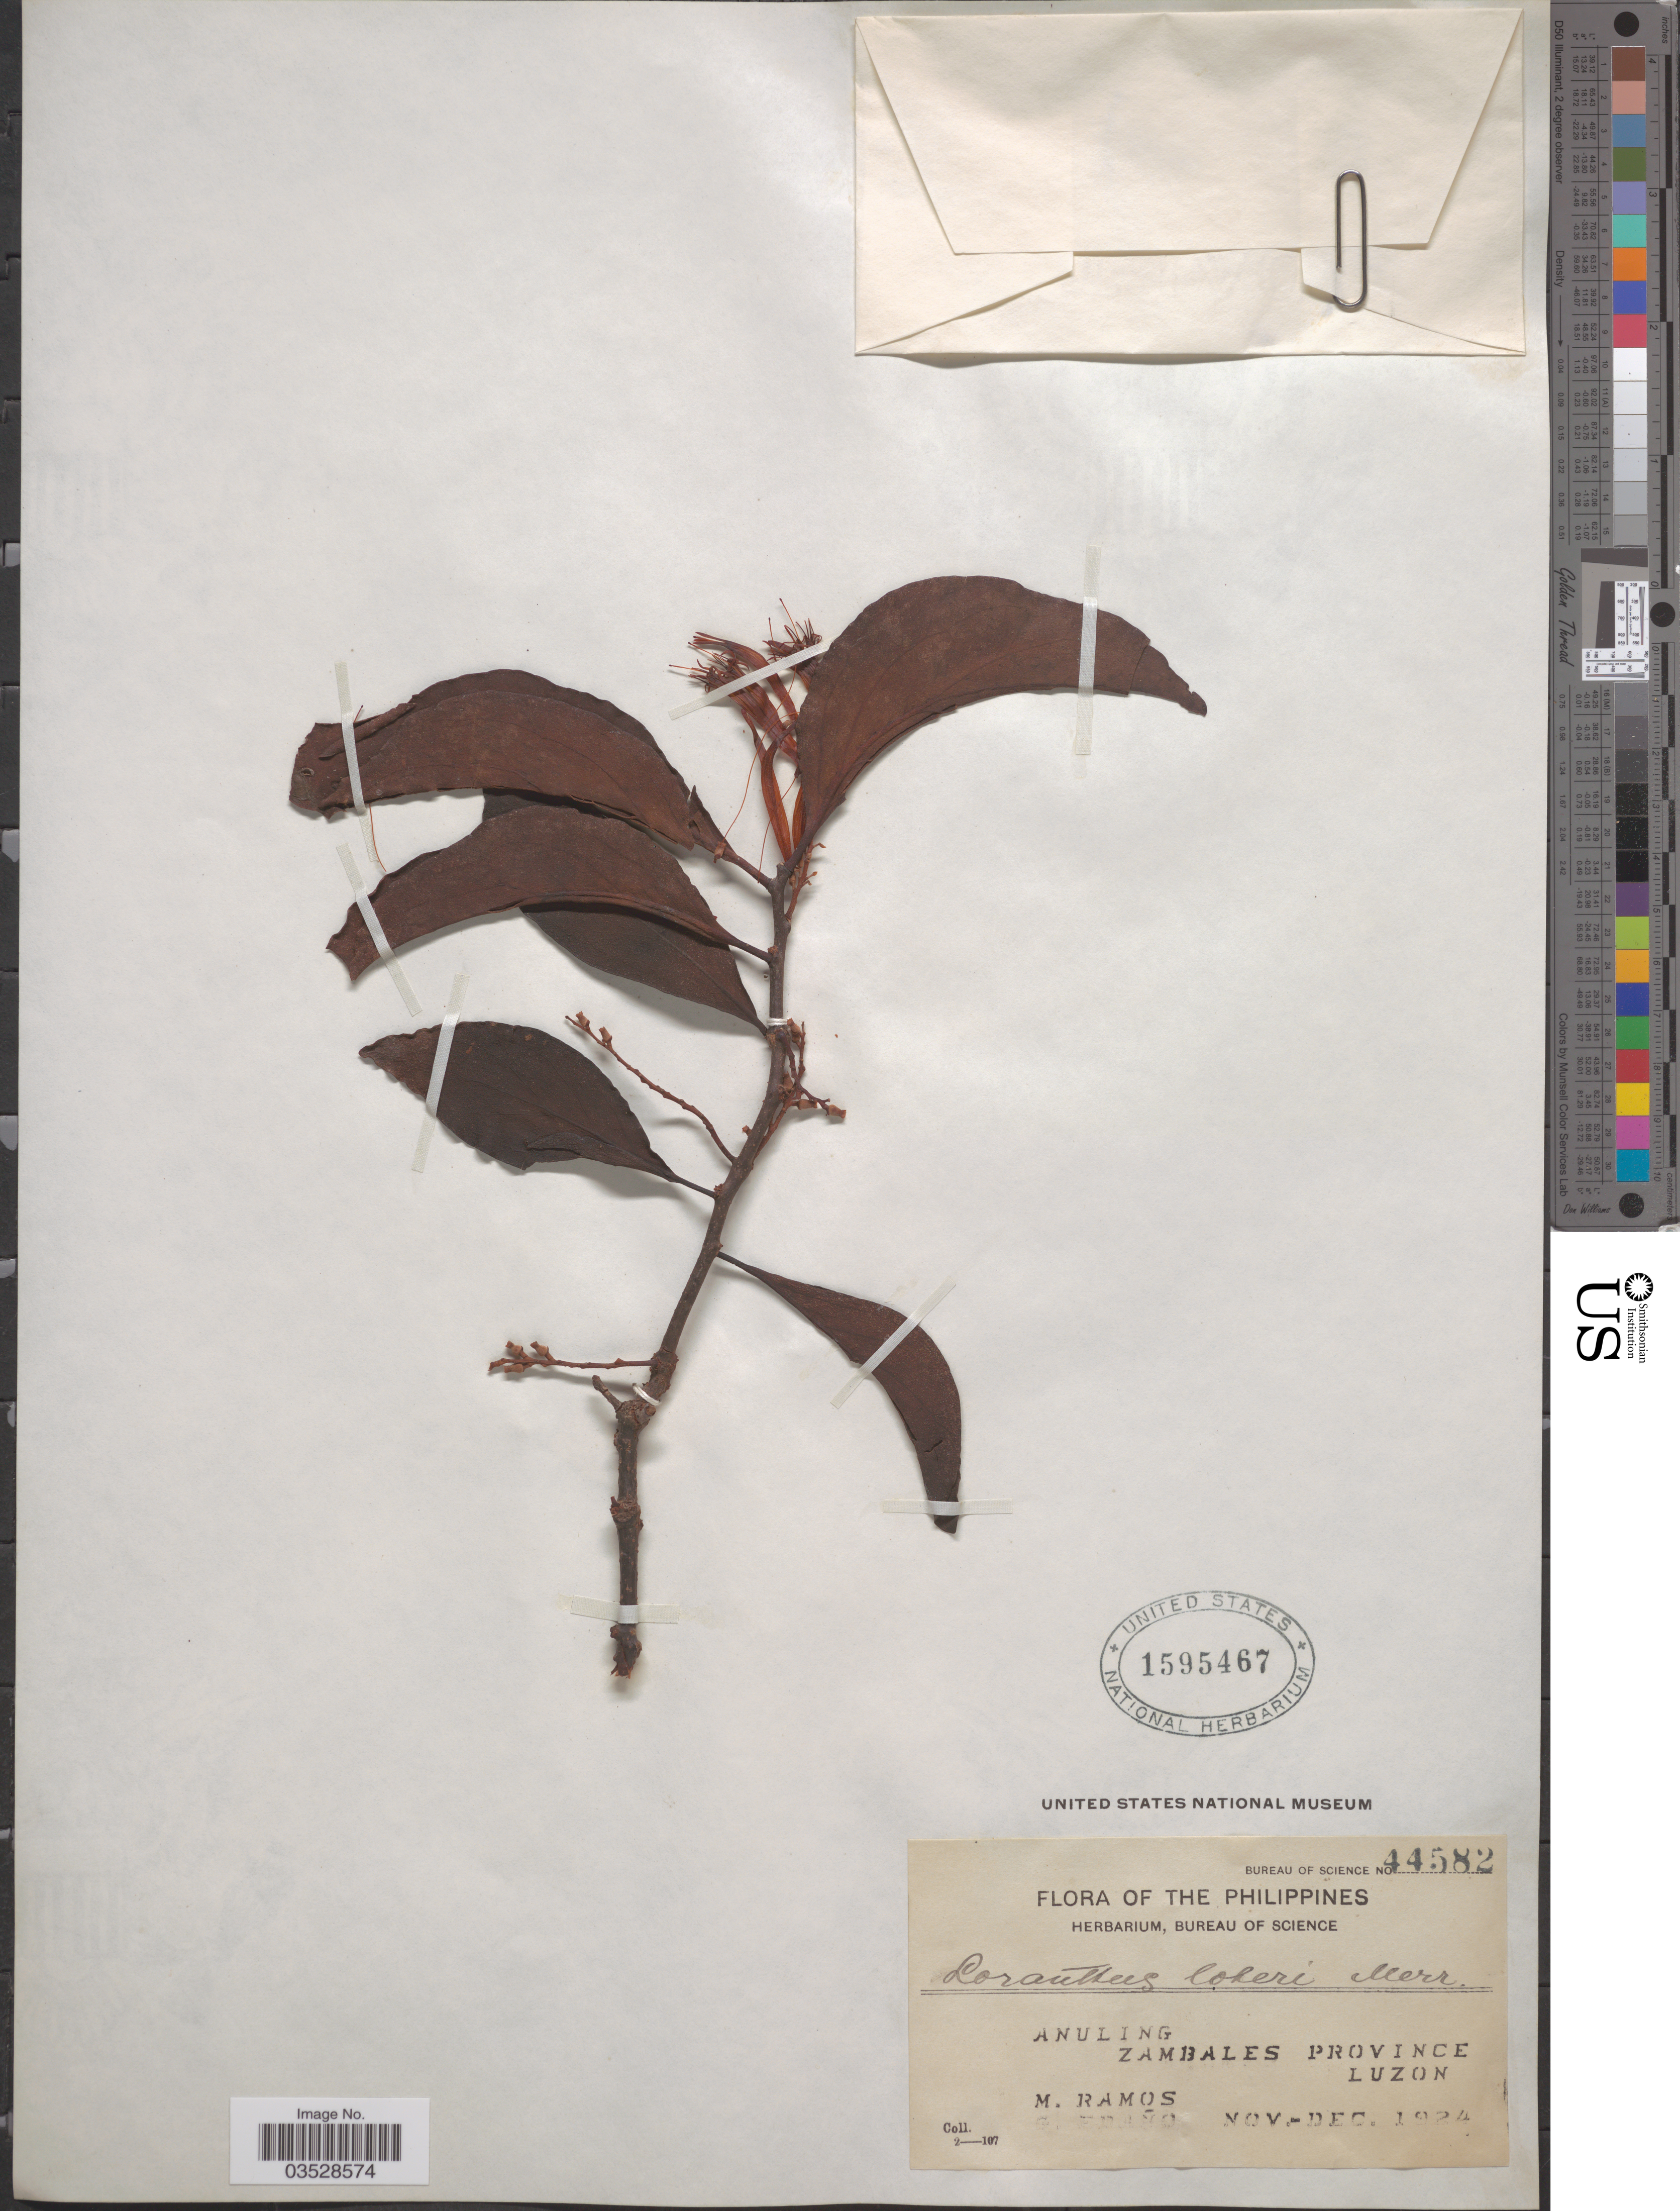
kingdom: Plantae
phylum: Tracheophyta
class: Magnoliopsida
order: Santalales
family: Loranthaceae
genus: Loranthus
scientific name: Loranthus loheri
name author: Merr.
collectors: M. Ramos & G. Edaño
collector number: Bureau of Science 44582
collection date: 1924-11/1924-12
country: Philippines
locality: Anuling. Zambales Province. Luzon.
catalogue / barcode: US 1595467